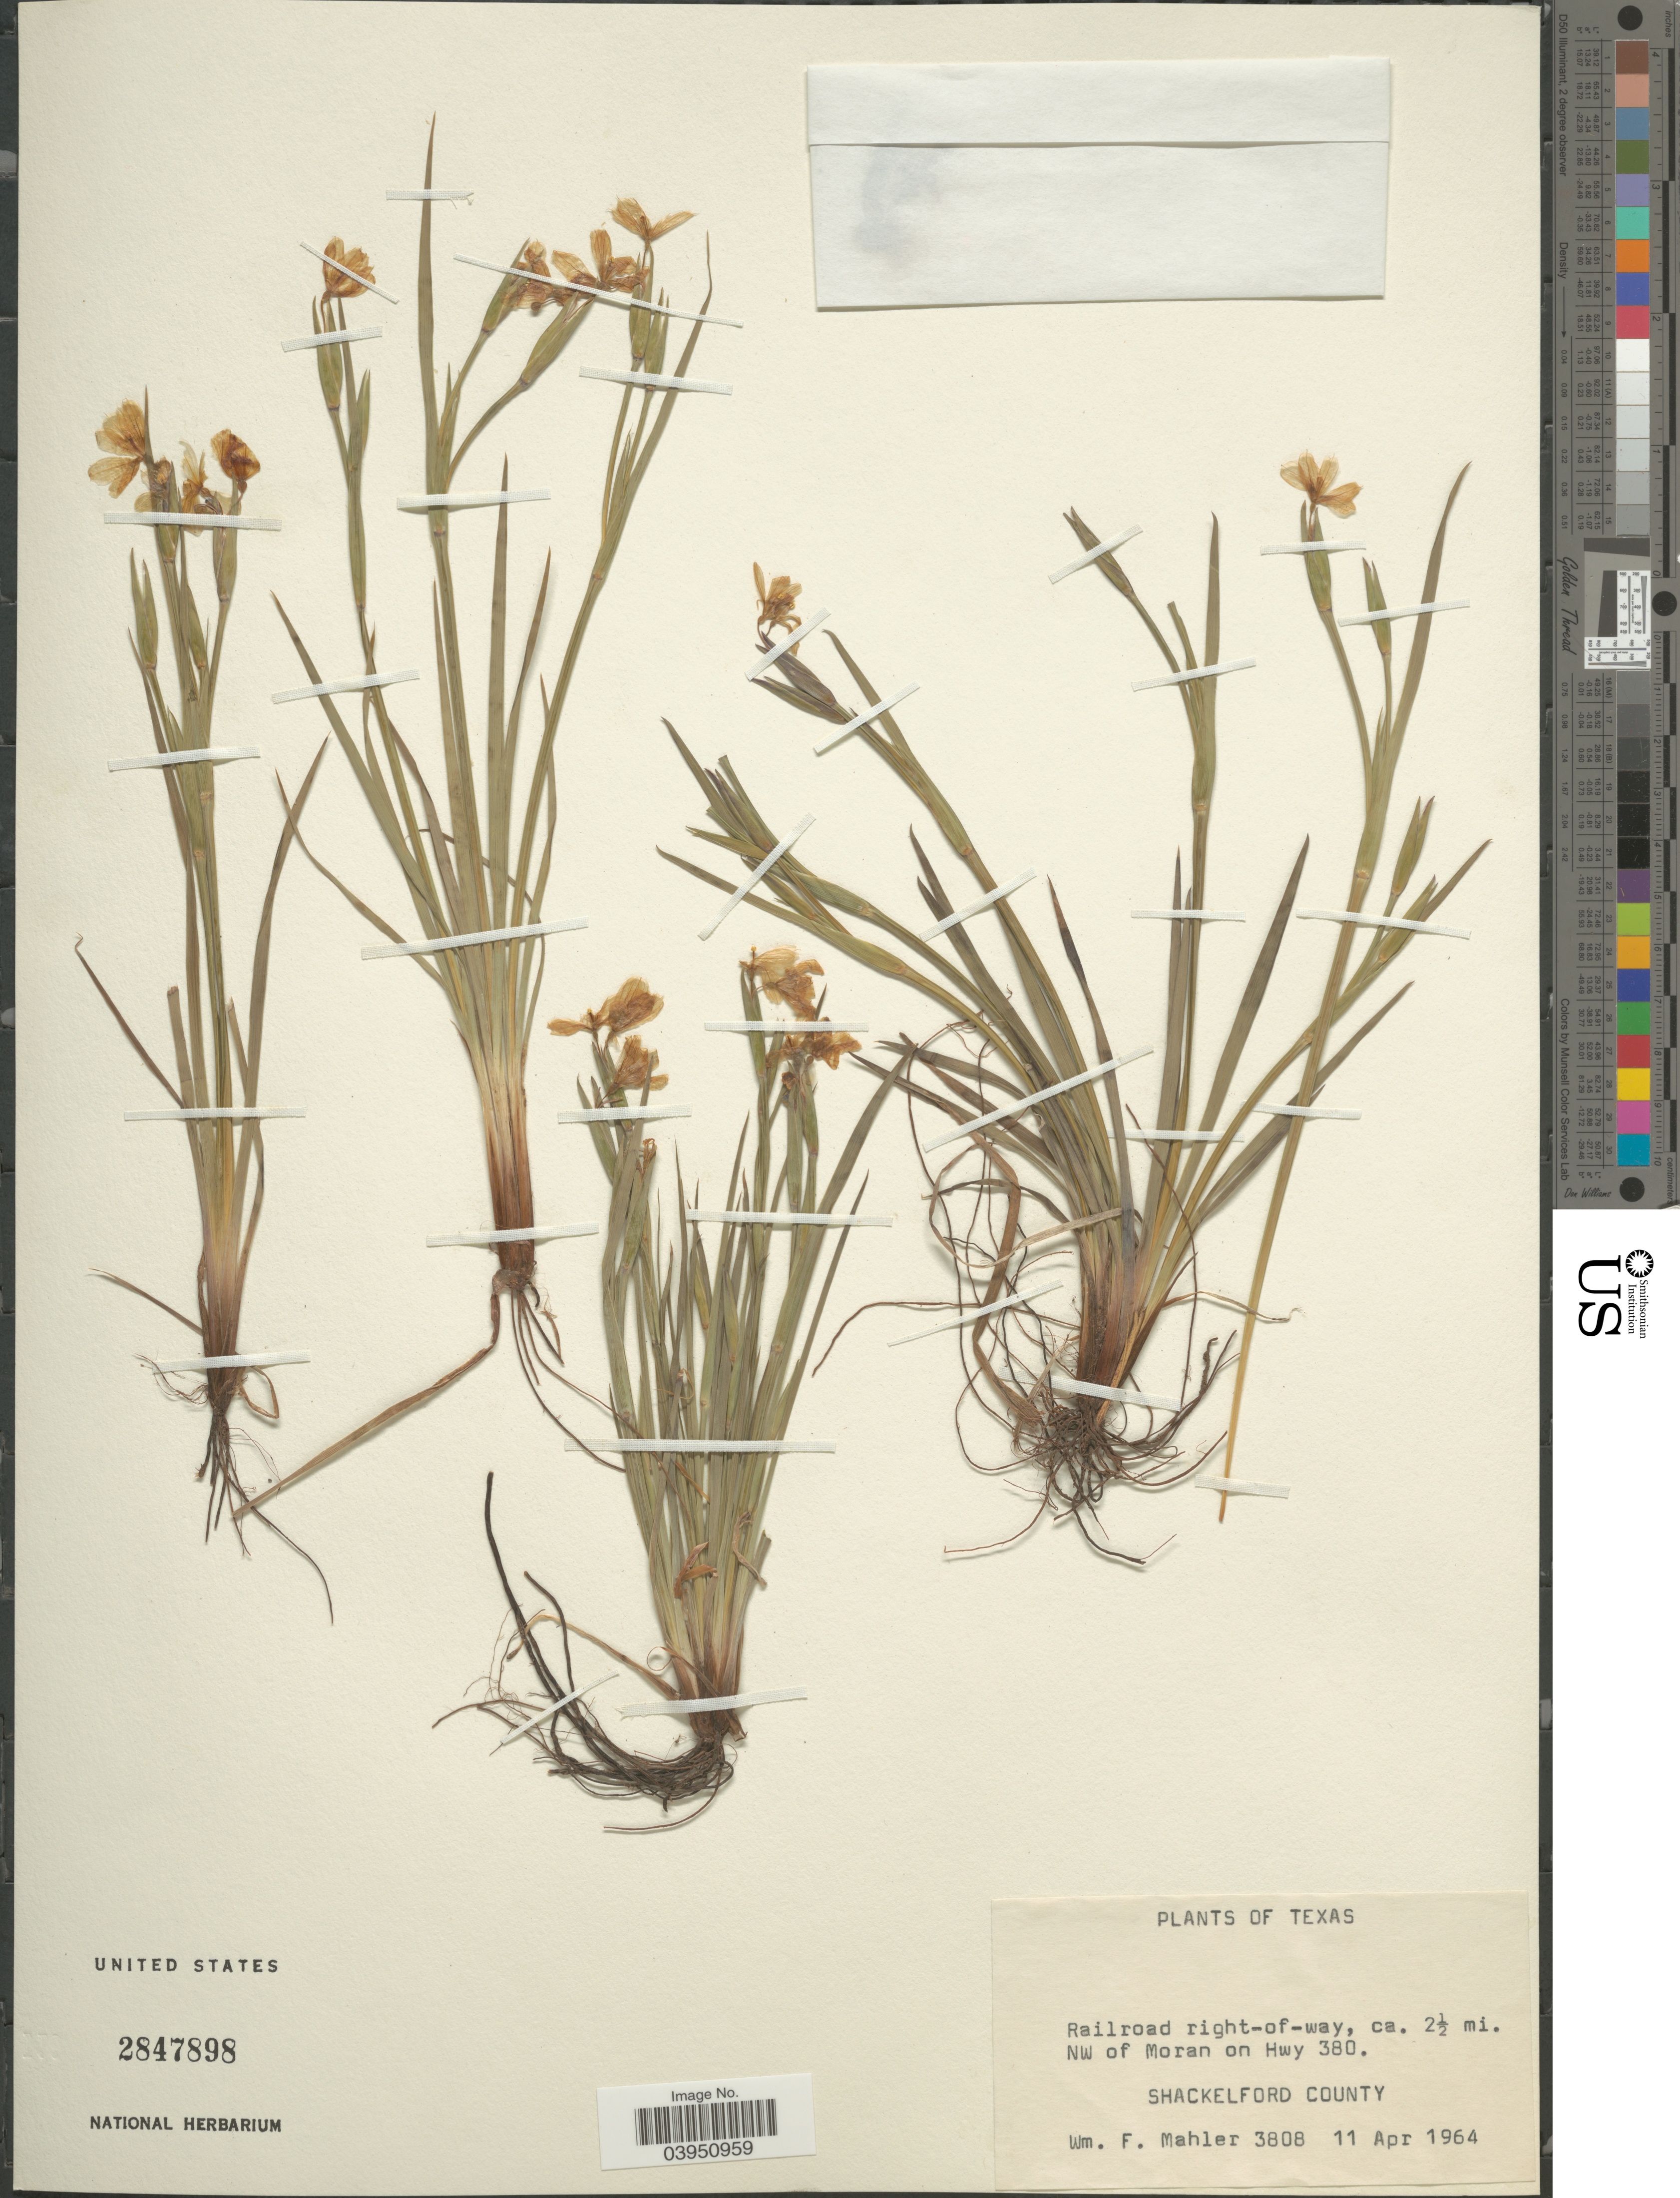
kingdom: Plantae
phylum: Tracheophyta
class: Liliopsida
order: Asparagales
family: Iridaceae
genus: Sisyrinchium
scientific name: Sisyrinchium ensigerum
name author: E.P. Bicknell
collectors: W. F. Mahler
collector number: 3808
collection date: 1964-04-11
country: United States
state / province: Texas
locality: Railroad right-of-way, ca. 2½ mi. NW of Moran on Hwy 380. Shackelford County.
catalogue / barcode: US 2847898